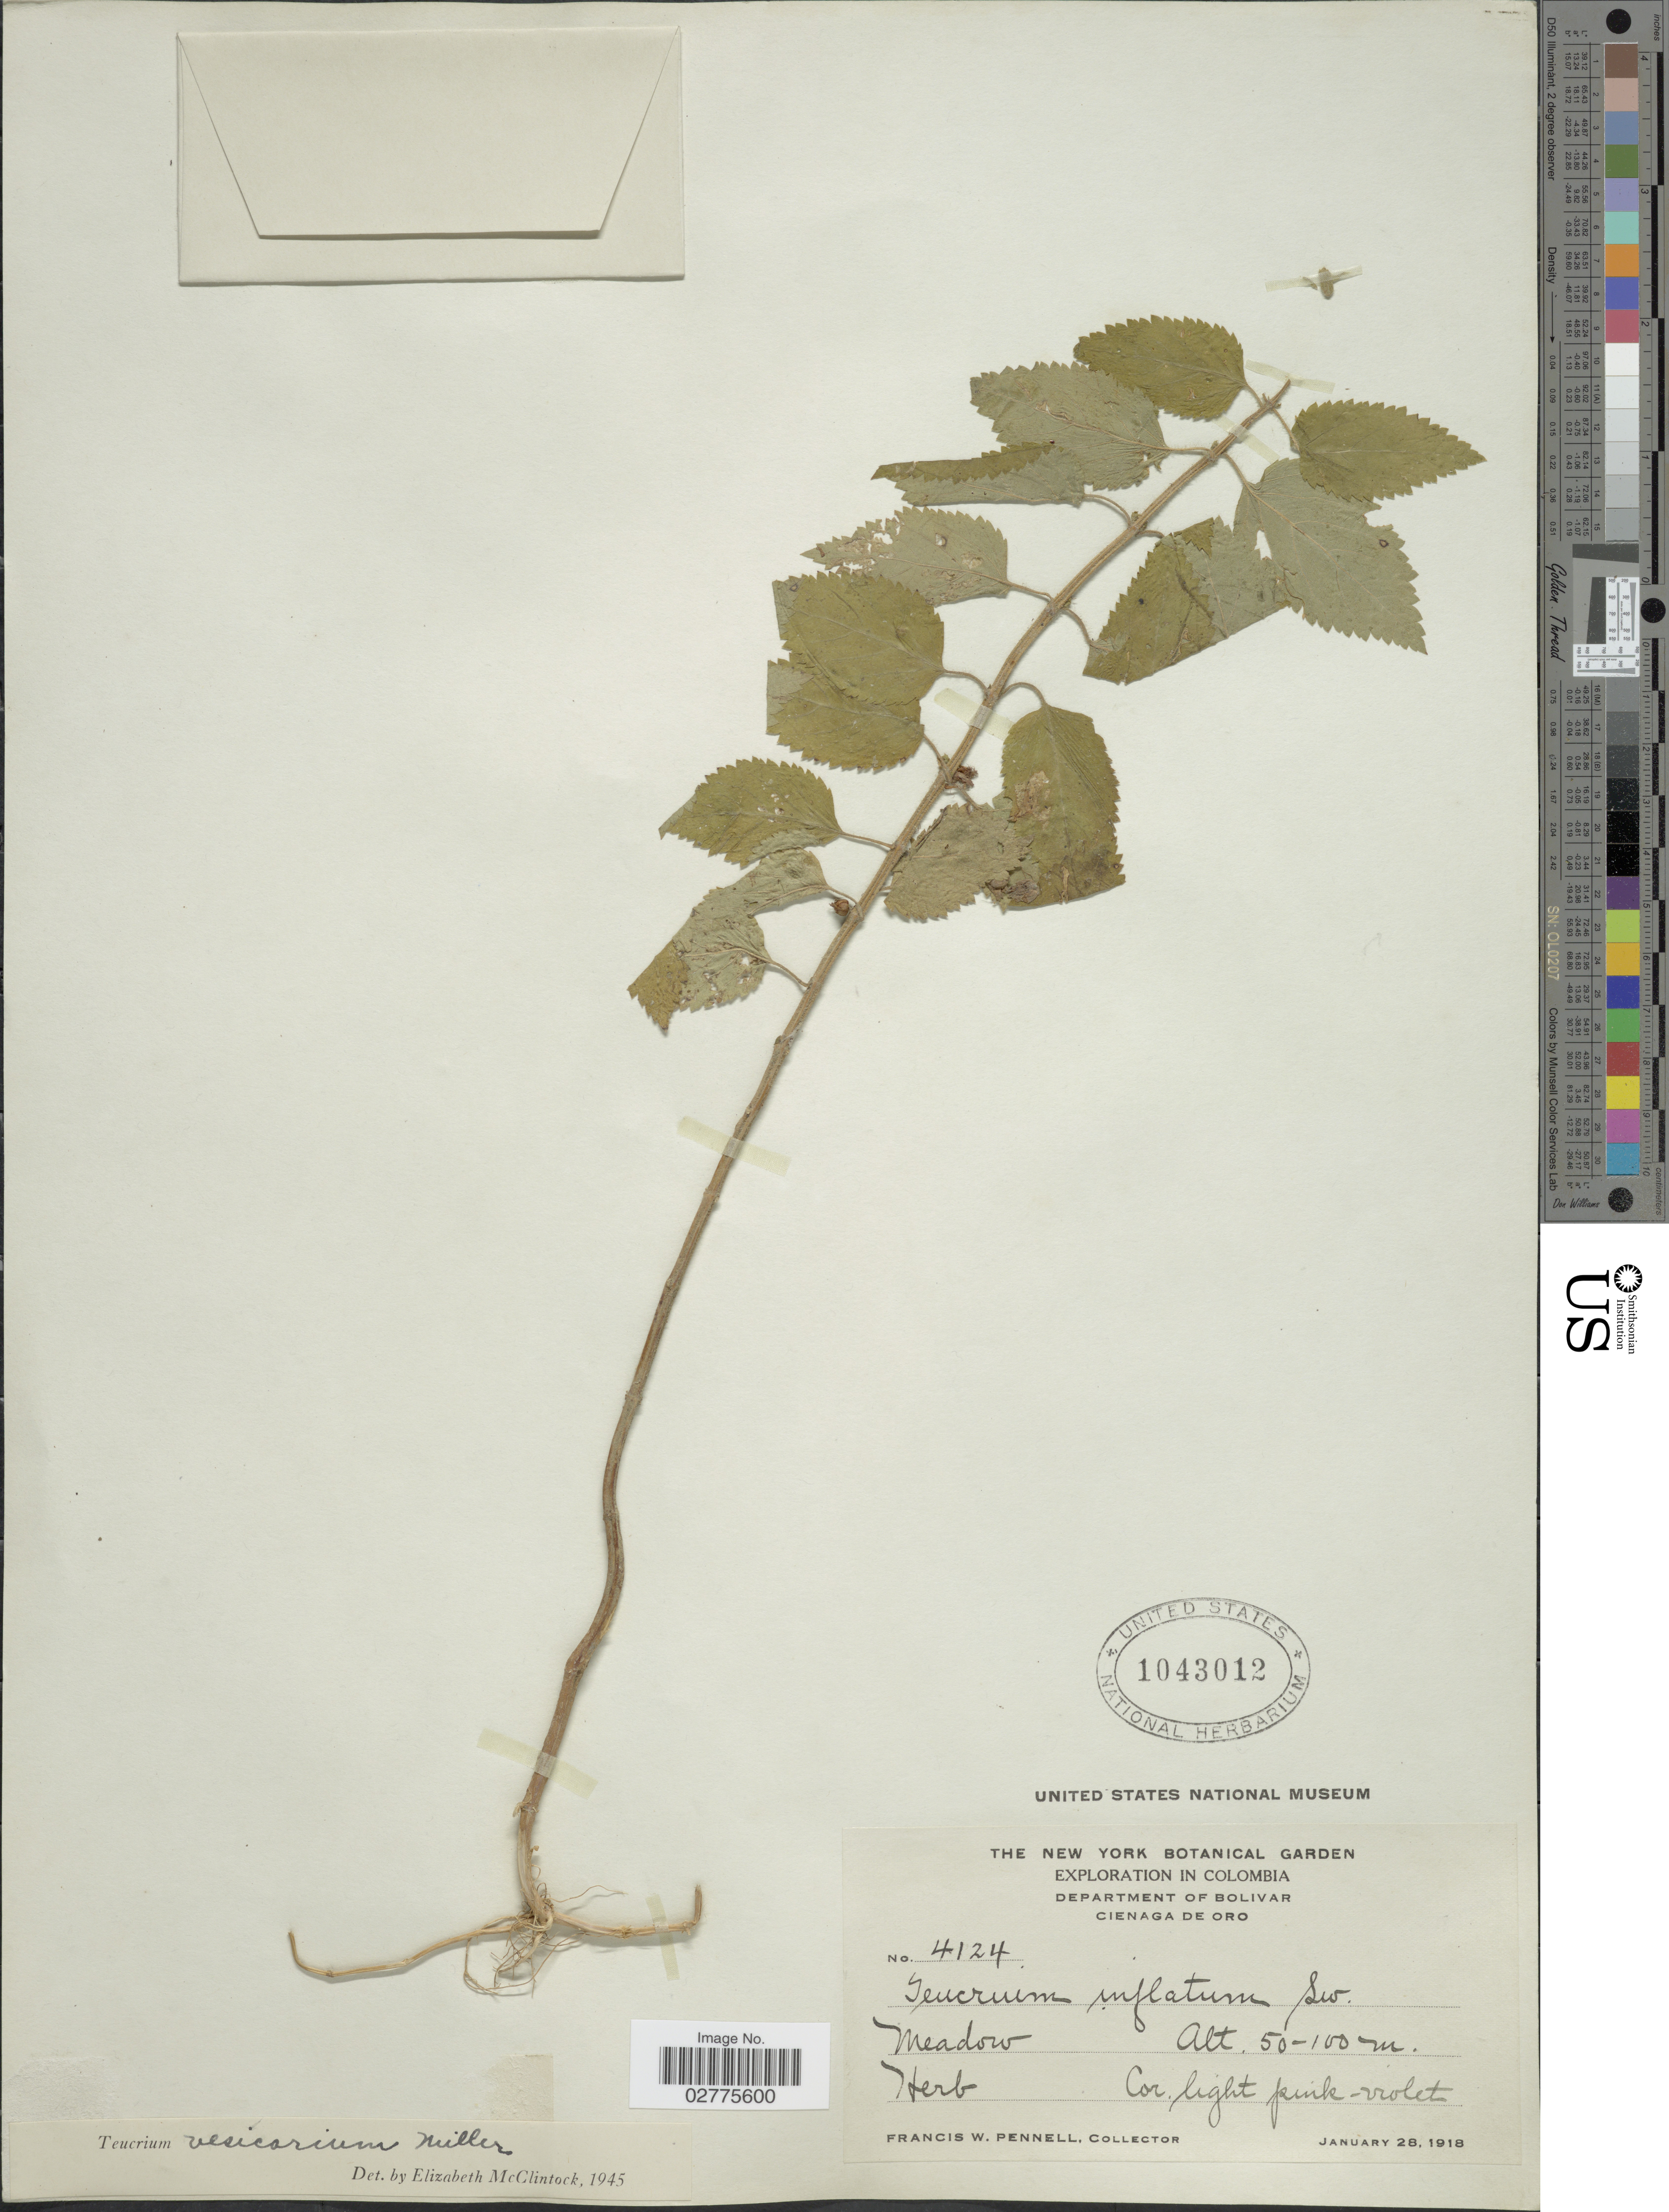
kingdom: Plantae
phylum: Tracheophyta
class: Magnoliopsida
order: Lamiales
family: Lamiaceae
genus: Teucrium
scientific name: Teucrium vesicarium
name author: Mill.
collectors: F. W. Pennell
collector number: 4124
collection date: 1918-01-28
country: Colombia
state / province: Bolívar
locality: Department of Bolivar, Cienaga de Oro.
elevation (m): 50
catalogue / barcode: US 1043012